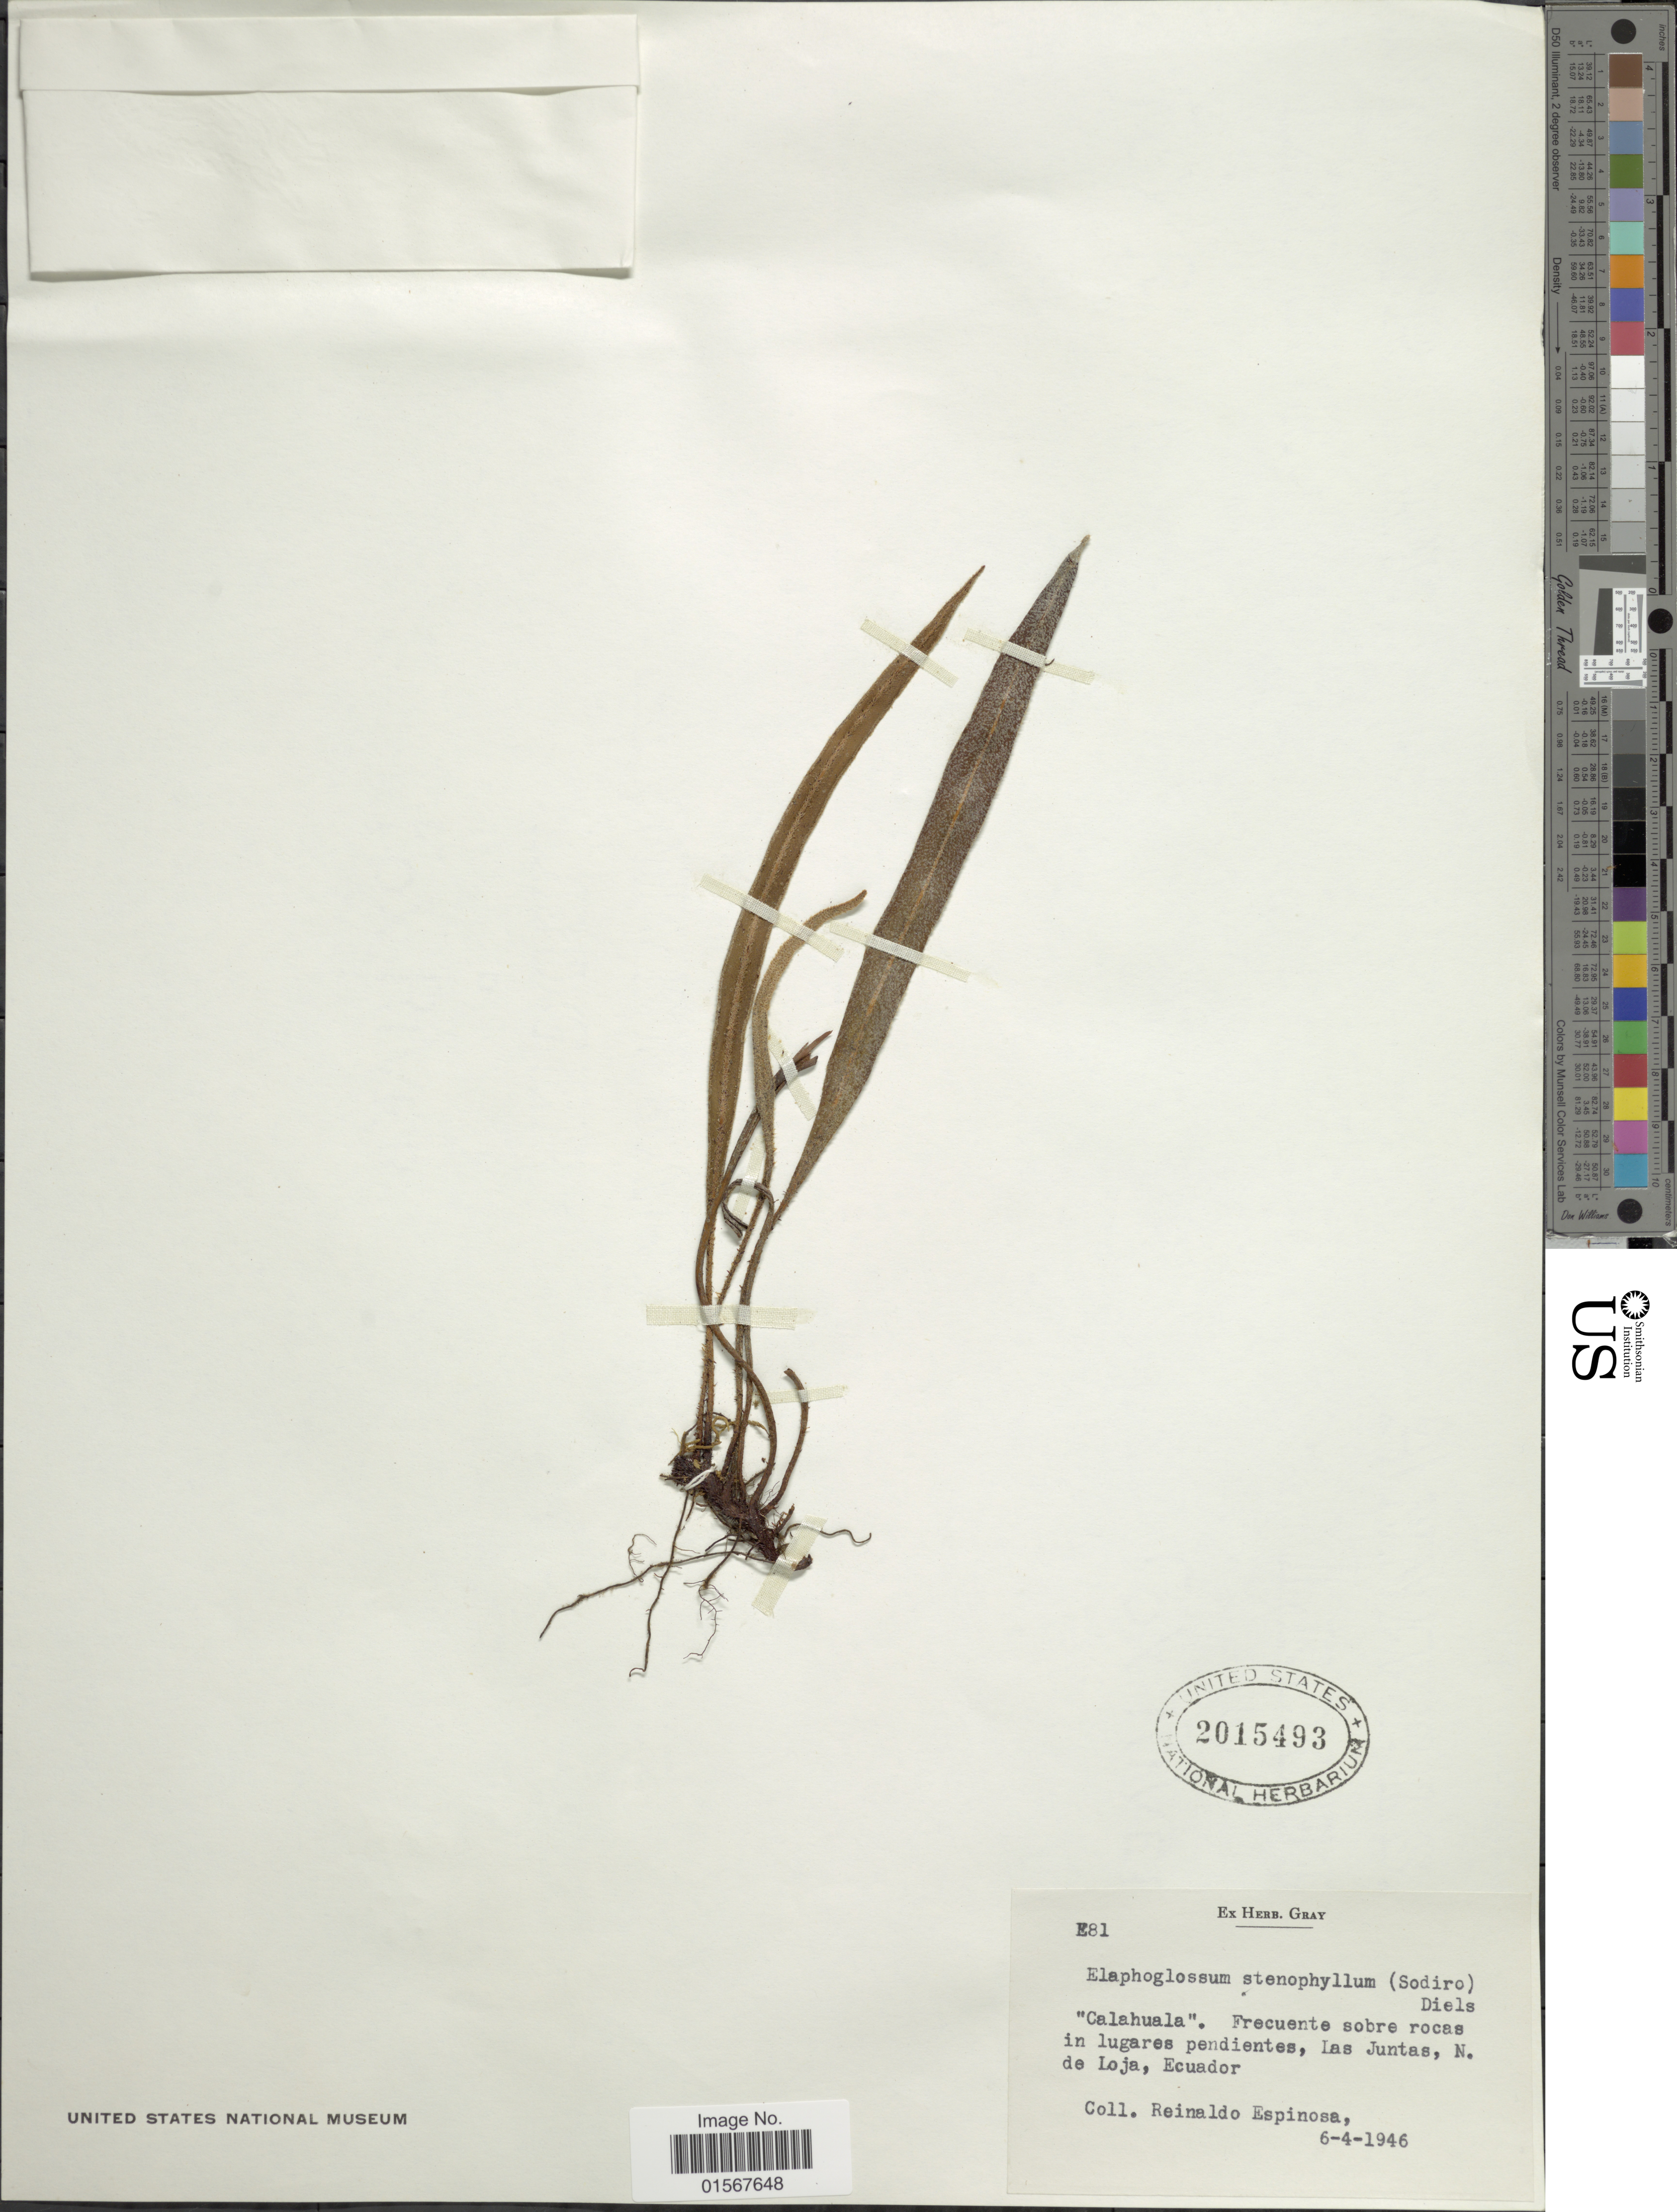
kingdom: Plantae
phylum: Tracheophyta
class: Polypodiopsida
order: Polypodiales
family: Dryopteridaceae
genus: Elaphoglossum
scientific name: Elaphoglossum stenophyllum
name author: (Sodiro) Diels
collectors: R. Espinosa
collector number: E81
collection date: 1946-04-06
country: Ecuador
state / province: Loja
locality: Calahuala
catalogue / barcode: US 2015493